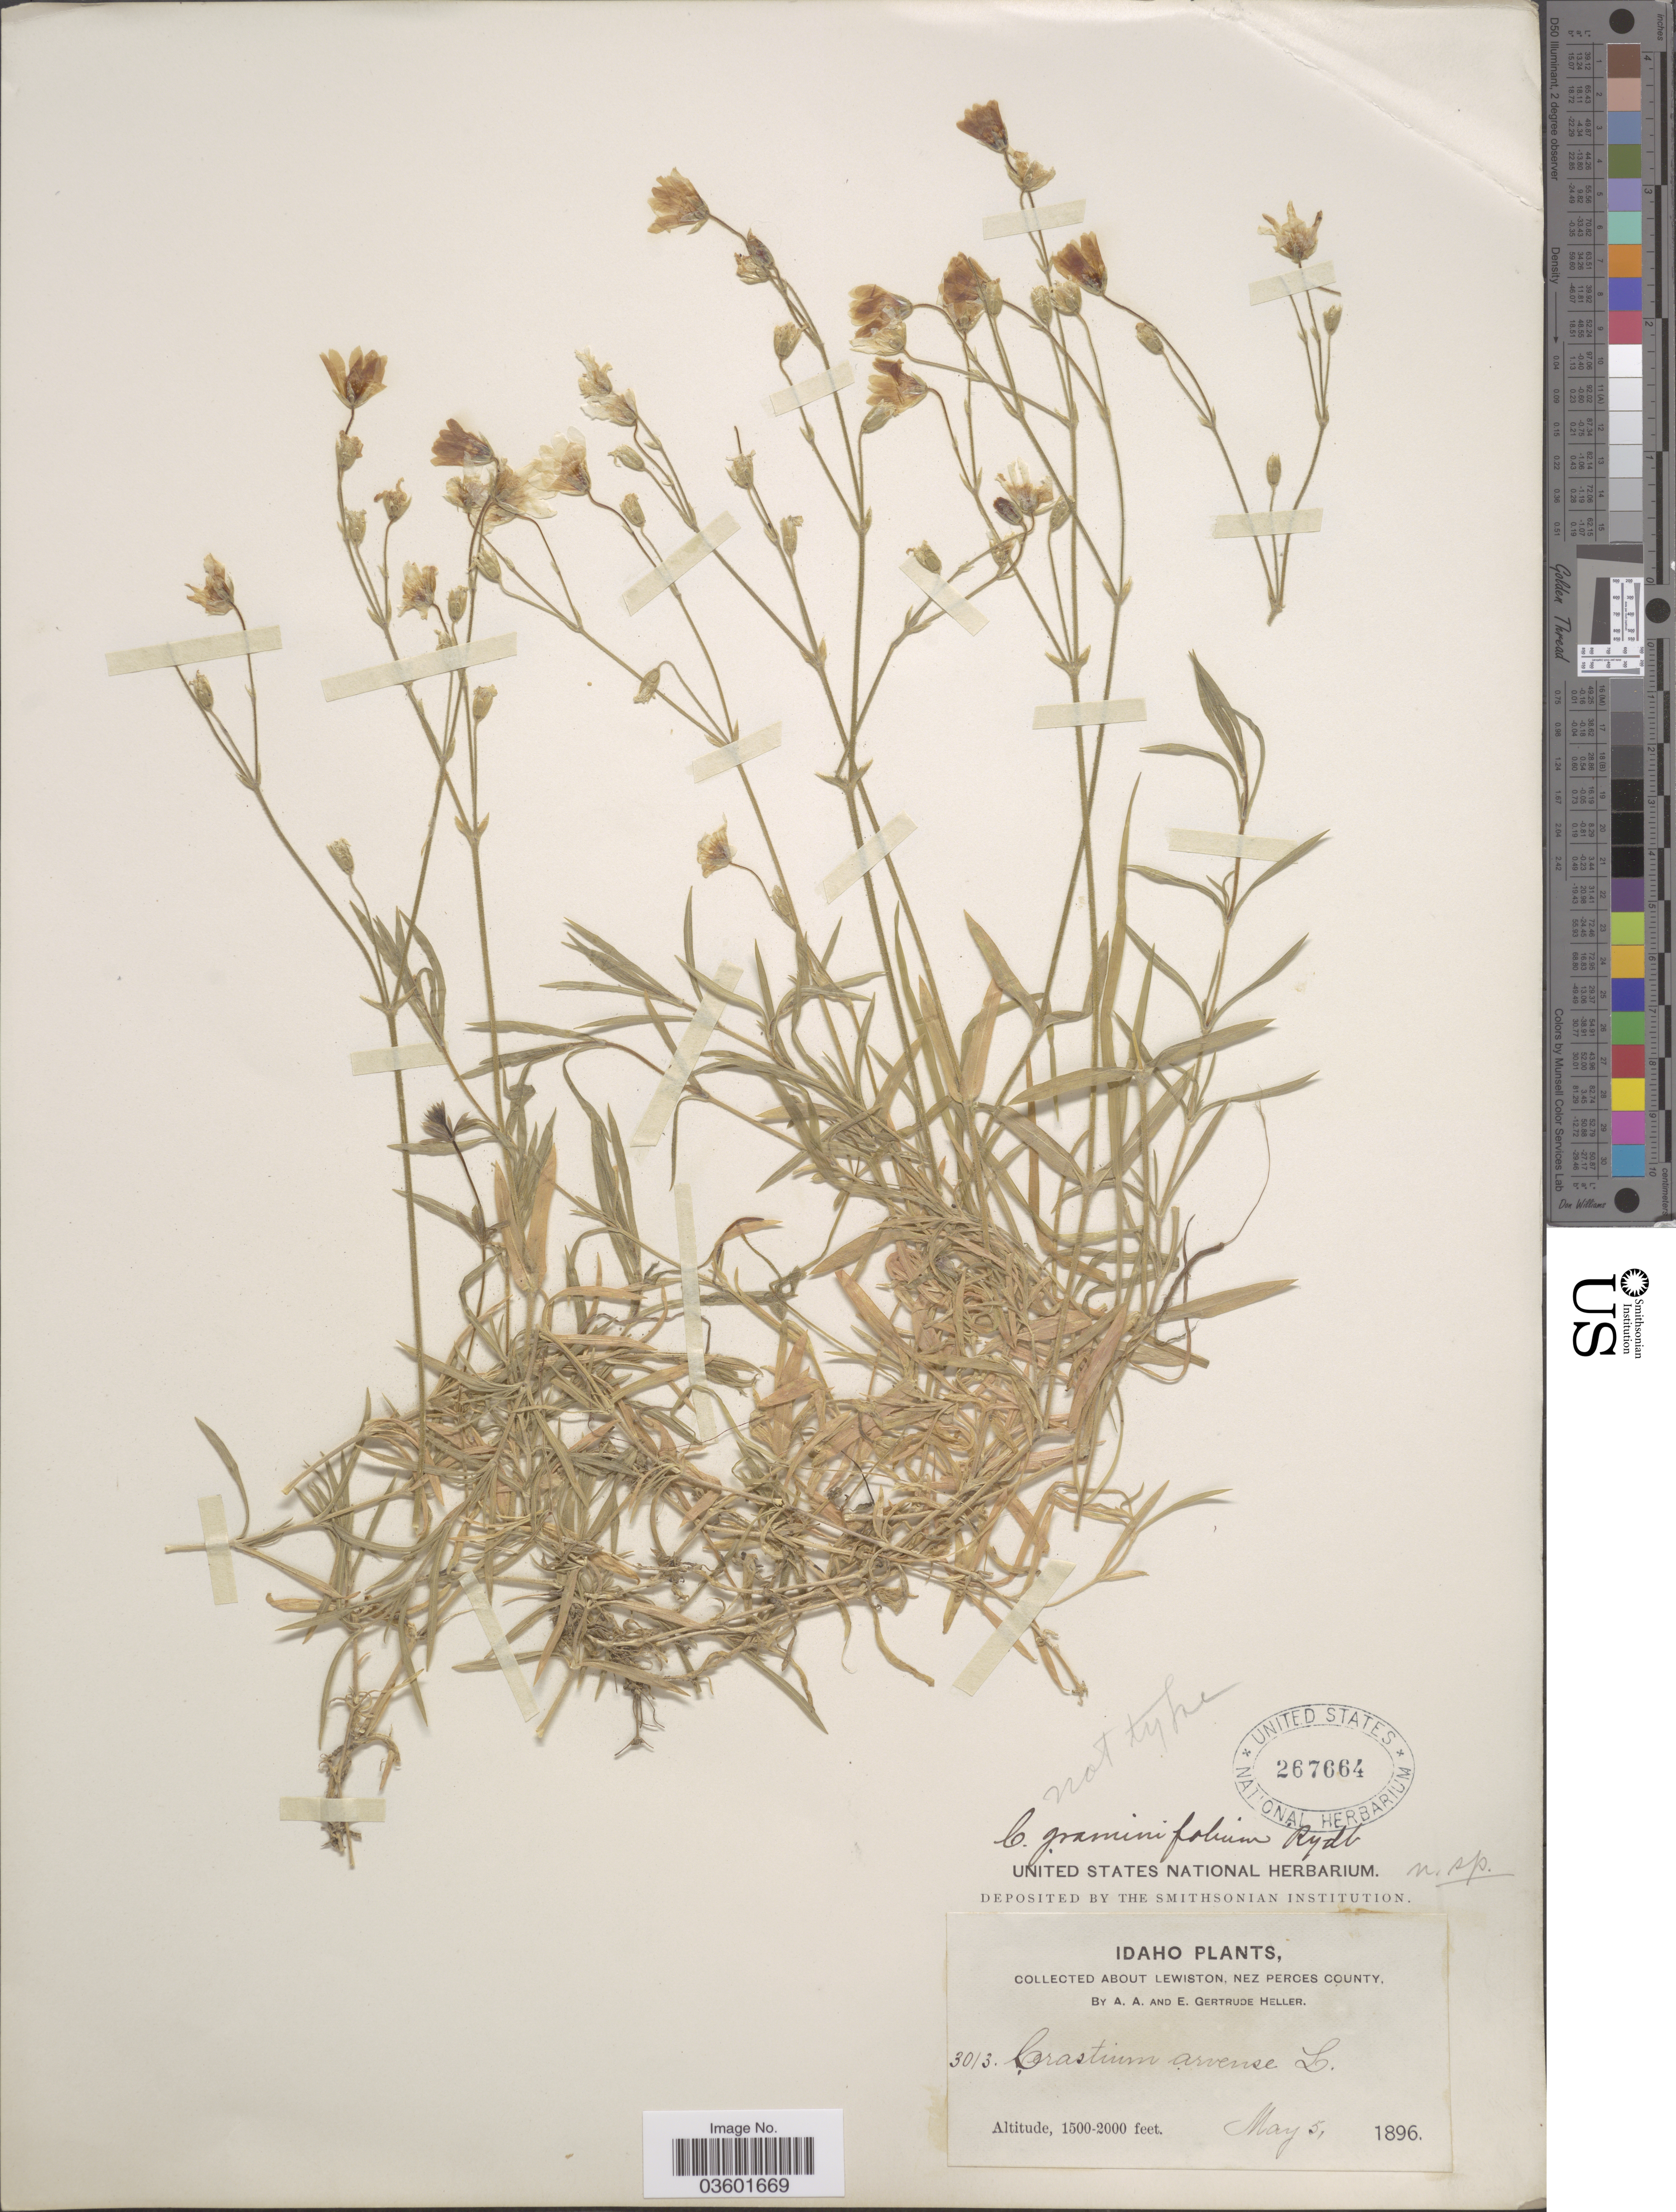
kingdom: Plantae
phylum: Tracheophyta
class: Magnoliopsida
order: Caryophyllales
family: Caryophyllaceae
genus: Cerastium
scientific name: Cerastium graminifolium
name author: Rydb.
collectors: A. A. Heller & E. G. Heller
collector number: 3013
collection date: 1896-05-05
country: United States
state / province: Idaho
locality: About Lewiston, Nez Perces County.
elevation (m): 457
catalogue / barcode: US 267664